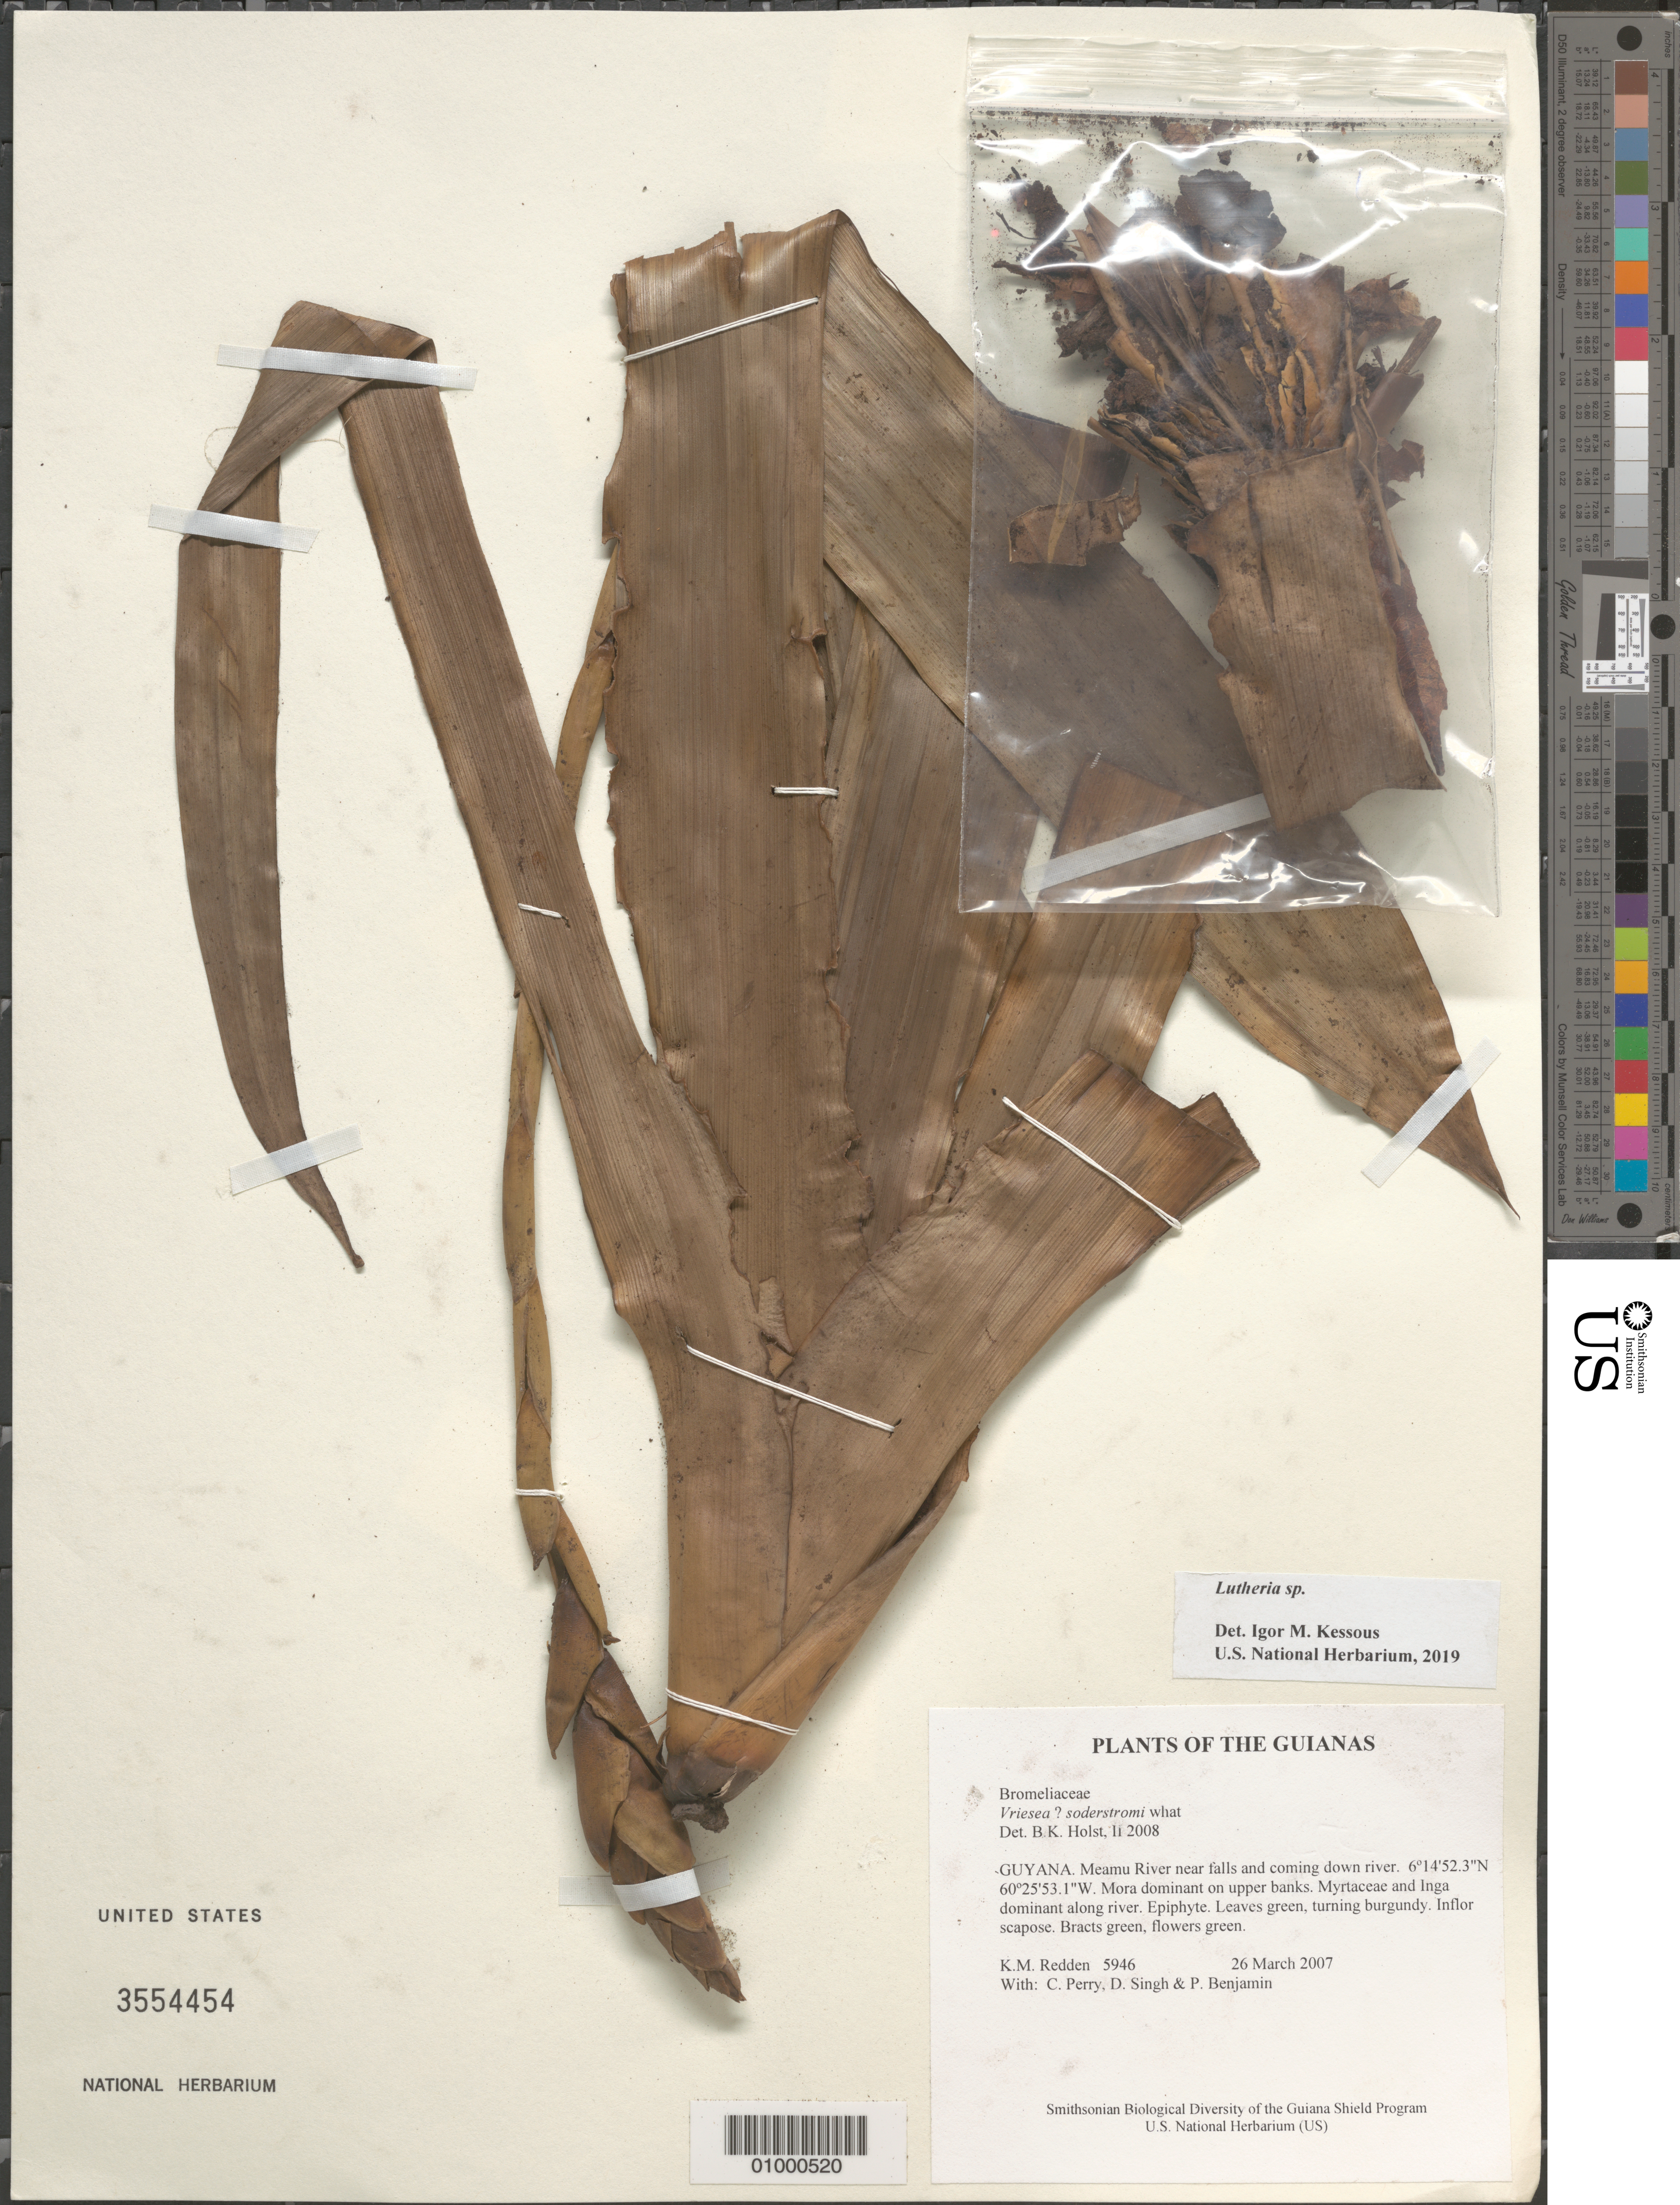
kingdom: Plantae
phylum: Tracheophyta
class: Liliopsida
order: Poales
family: Bromeliaceae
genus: Lutheria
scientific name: Lutheria sp.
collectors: K. M. Redden, C. Perry, D. Singh & P. Benjamin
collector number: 5946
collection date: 2007-03-26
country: Guyana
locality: The Guianas. Meamu River near falls and coming down river.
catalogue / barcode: US 3554454